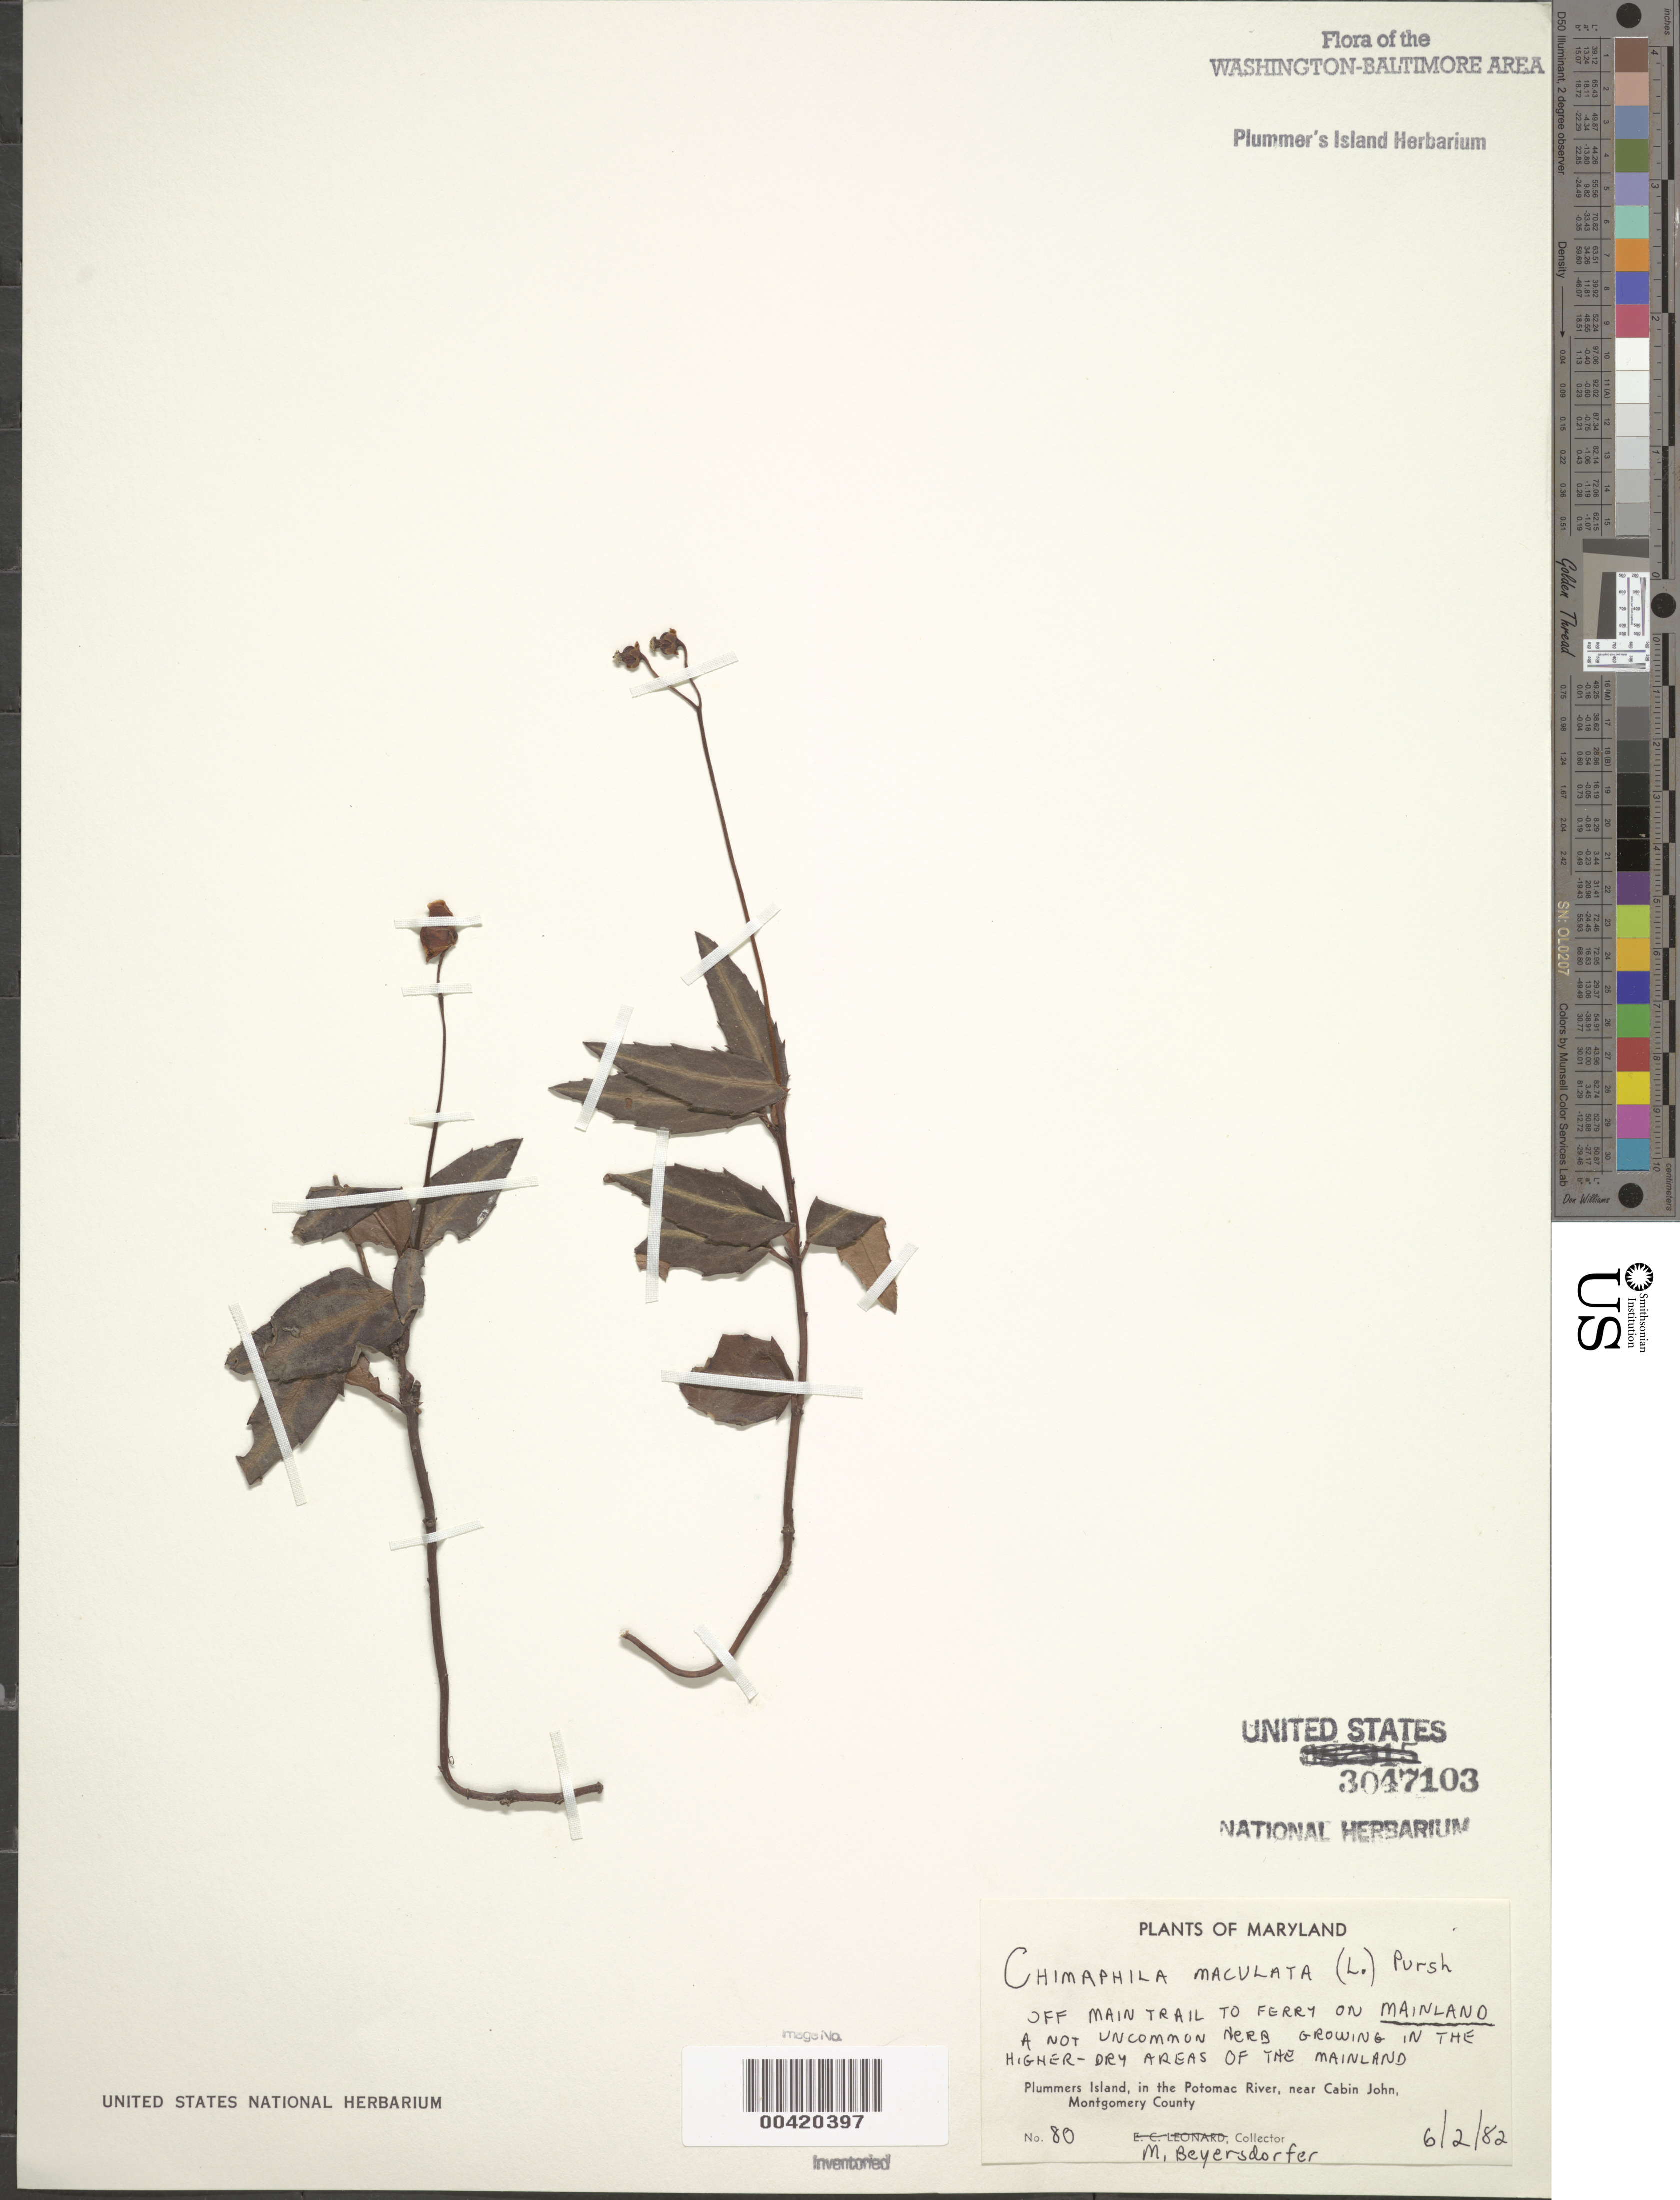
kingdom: Plantae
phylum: Tracheophyta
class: Magnoliopsida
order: Ericales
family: Ericaceae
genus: Chimaphila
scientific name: Chimaphila maculata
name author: (L.) Pursh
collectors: M. Beyersdorfer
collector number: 80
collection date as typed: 02 Jun 1982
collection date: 1982-06-02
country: United States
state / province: Maryland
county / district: Montgomery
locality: Plummer's Island; Mainland, off main trail to Ferry C. & O. Canal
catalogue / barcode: US 3047103